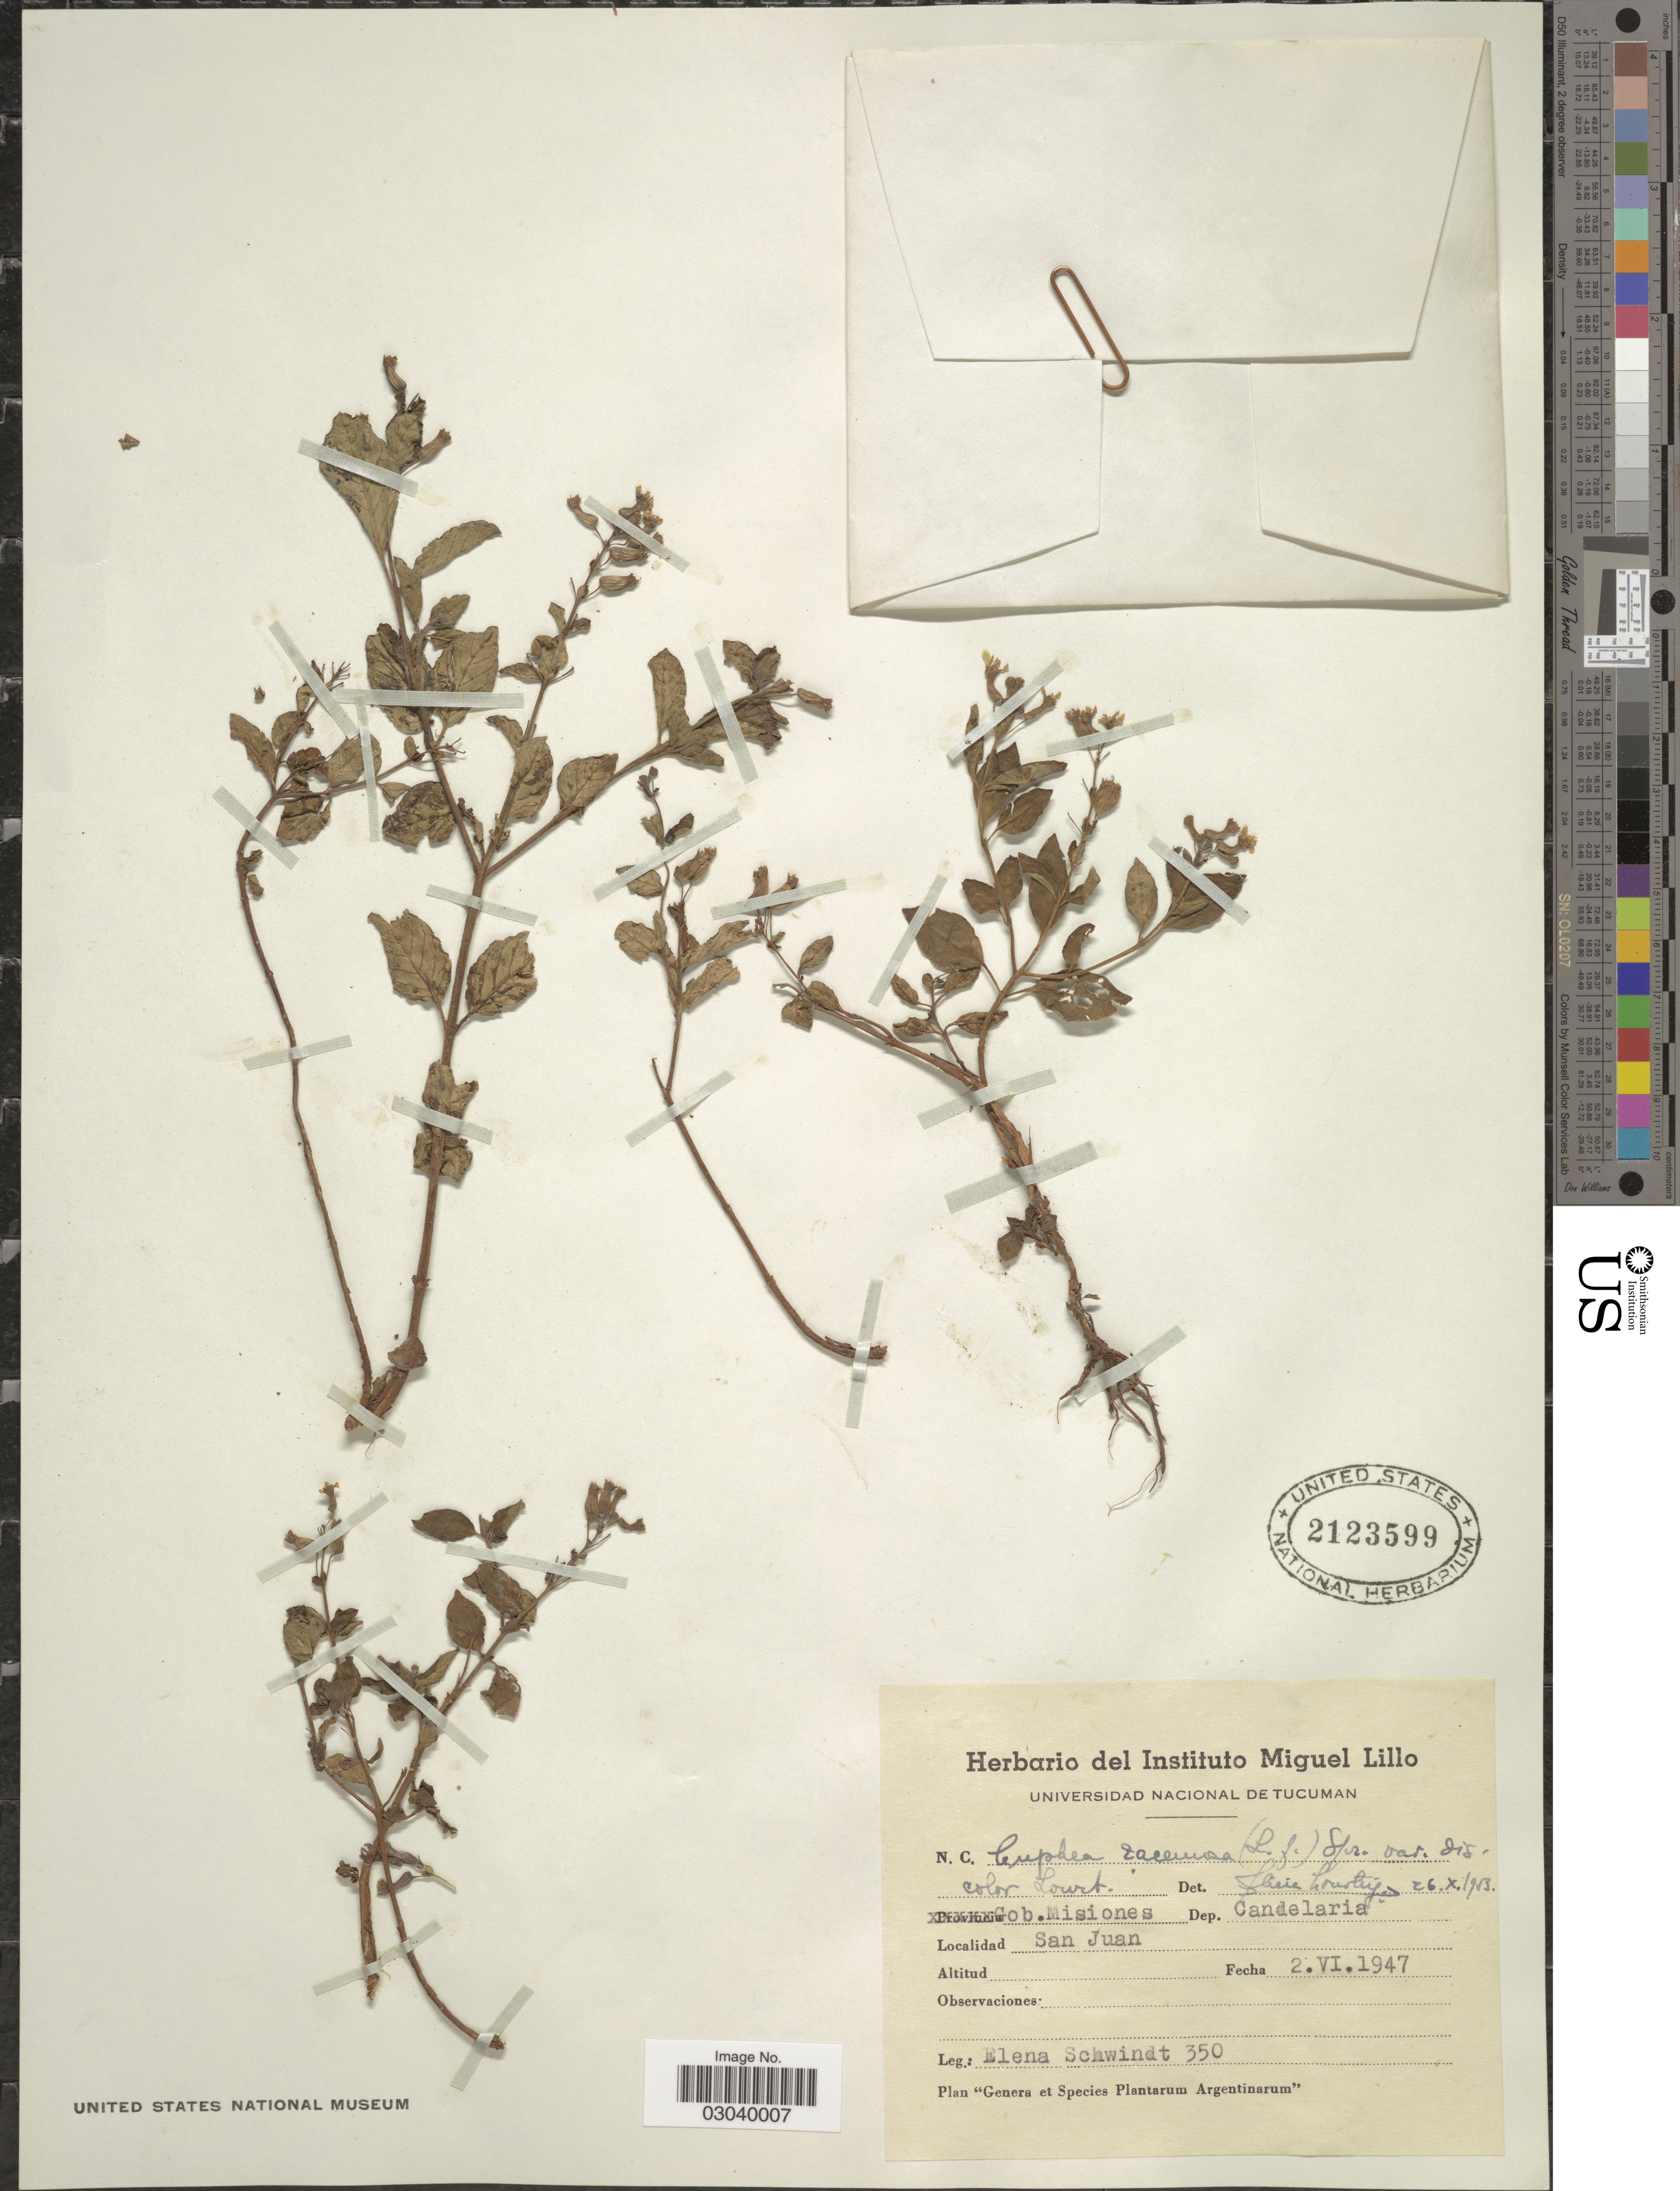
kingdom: Plantae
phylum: Tracheophyta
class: Magnoliopsida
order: Myrtales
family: Lythraceae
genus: Cuphea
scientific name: Cuphea racemosa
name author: (L. f.) Spreng.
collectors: E. Schwindt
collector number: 350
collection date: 1947-06-02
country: Argentina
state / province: Misiones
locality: Gob. Misiones, Dep. Candelaria, San Juan.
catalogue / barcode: US 2123599